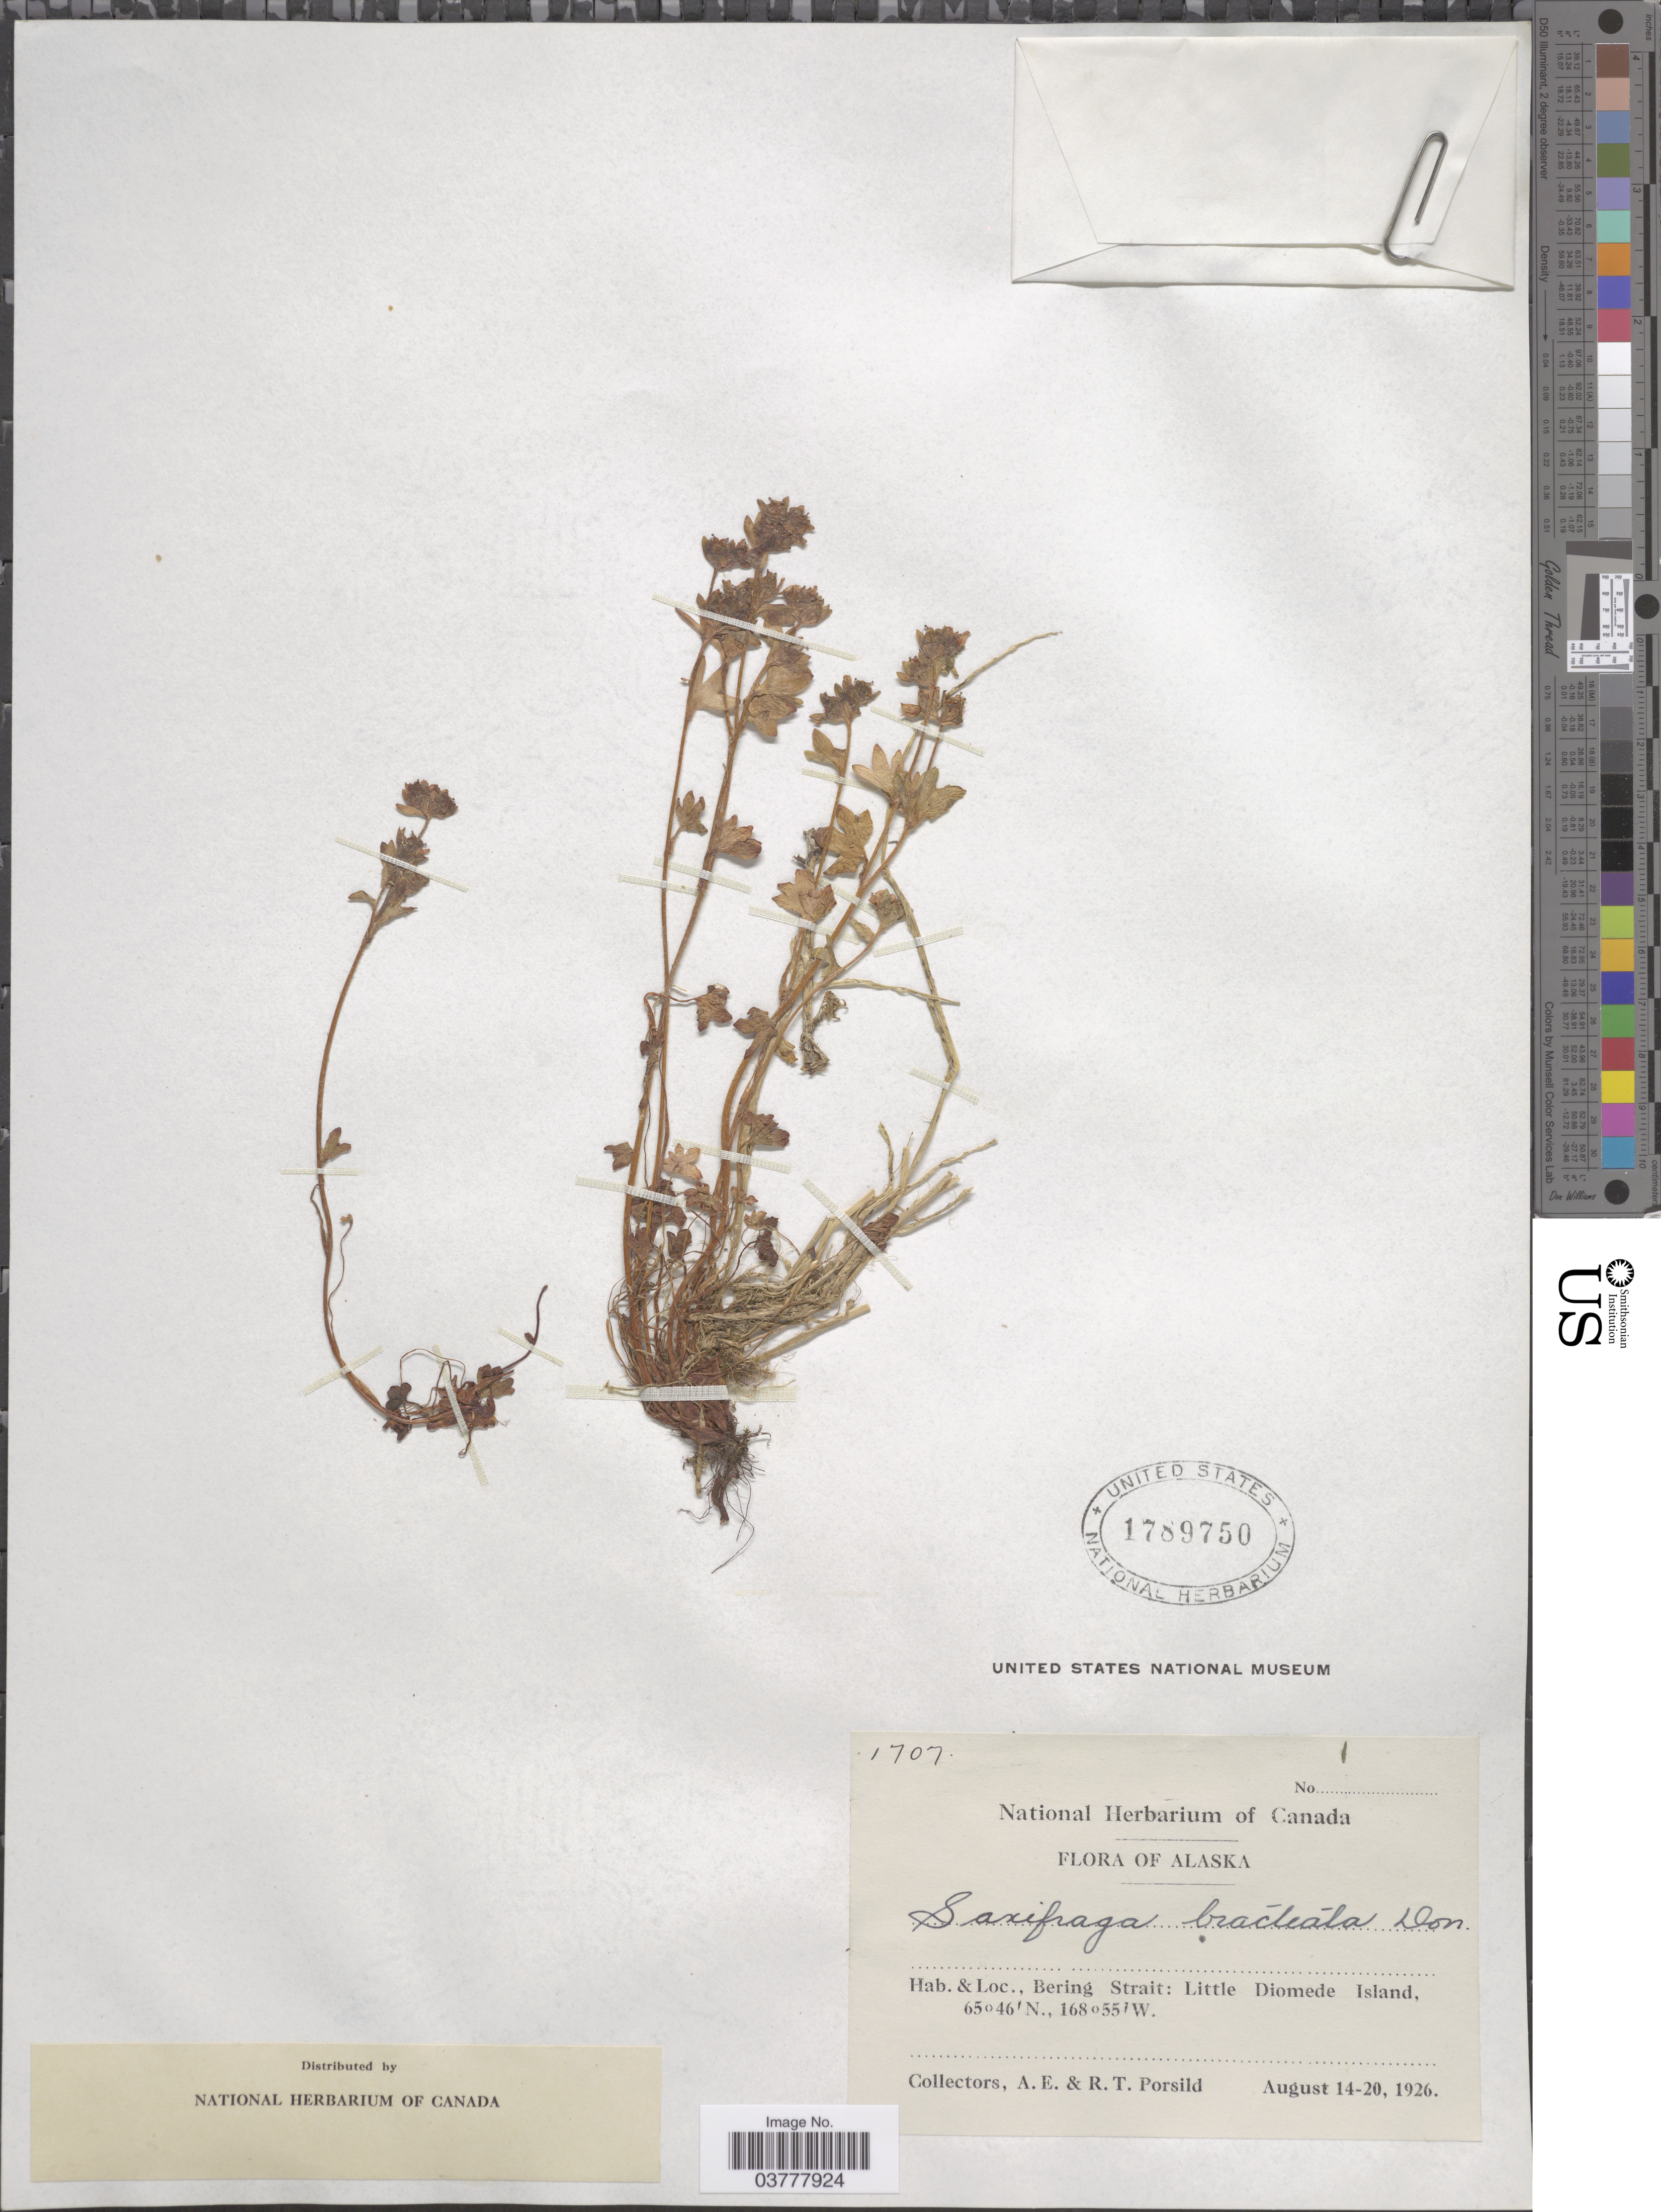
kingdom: Plantae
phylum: Tracheophyta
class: Magnoliopsida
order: Saxifragales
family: Saxifragaceae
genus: Saxifraga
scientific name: Saxifraga bracteata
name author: D. Don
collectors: A. E. Porsild & R. T. Porsild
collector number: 1707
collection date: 1926-08-14/1926-08-20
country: United States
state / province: Alaska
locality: Bering Strait: Little Diomede Island.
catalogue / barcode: US 1789750